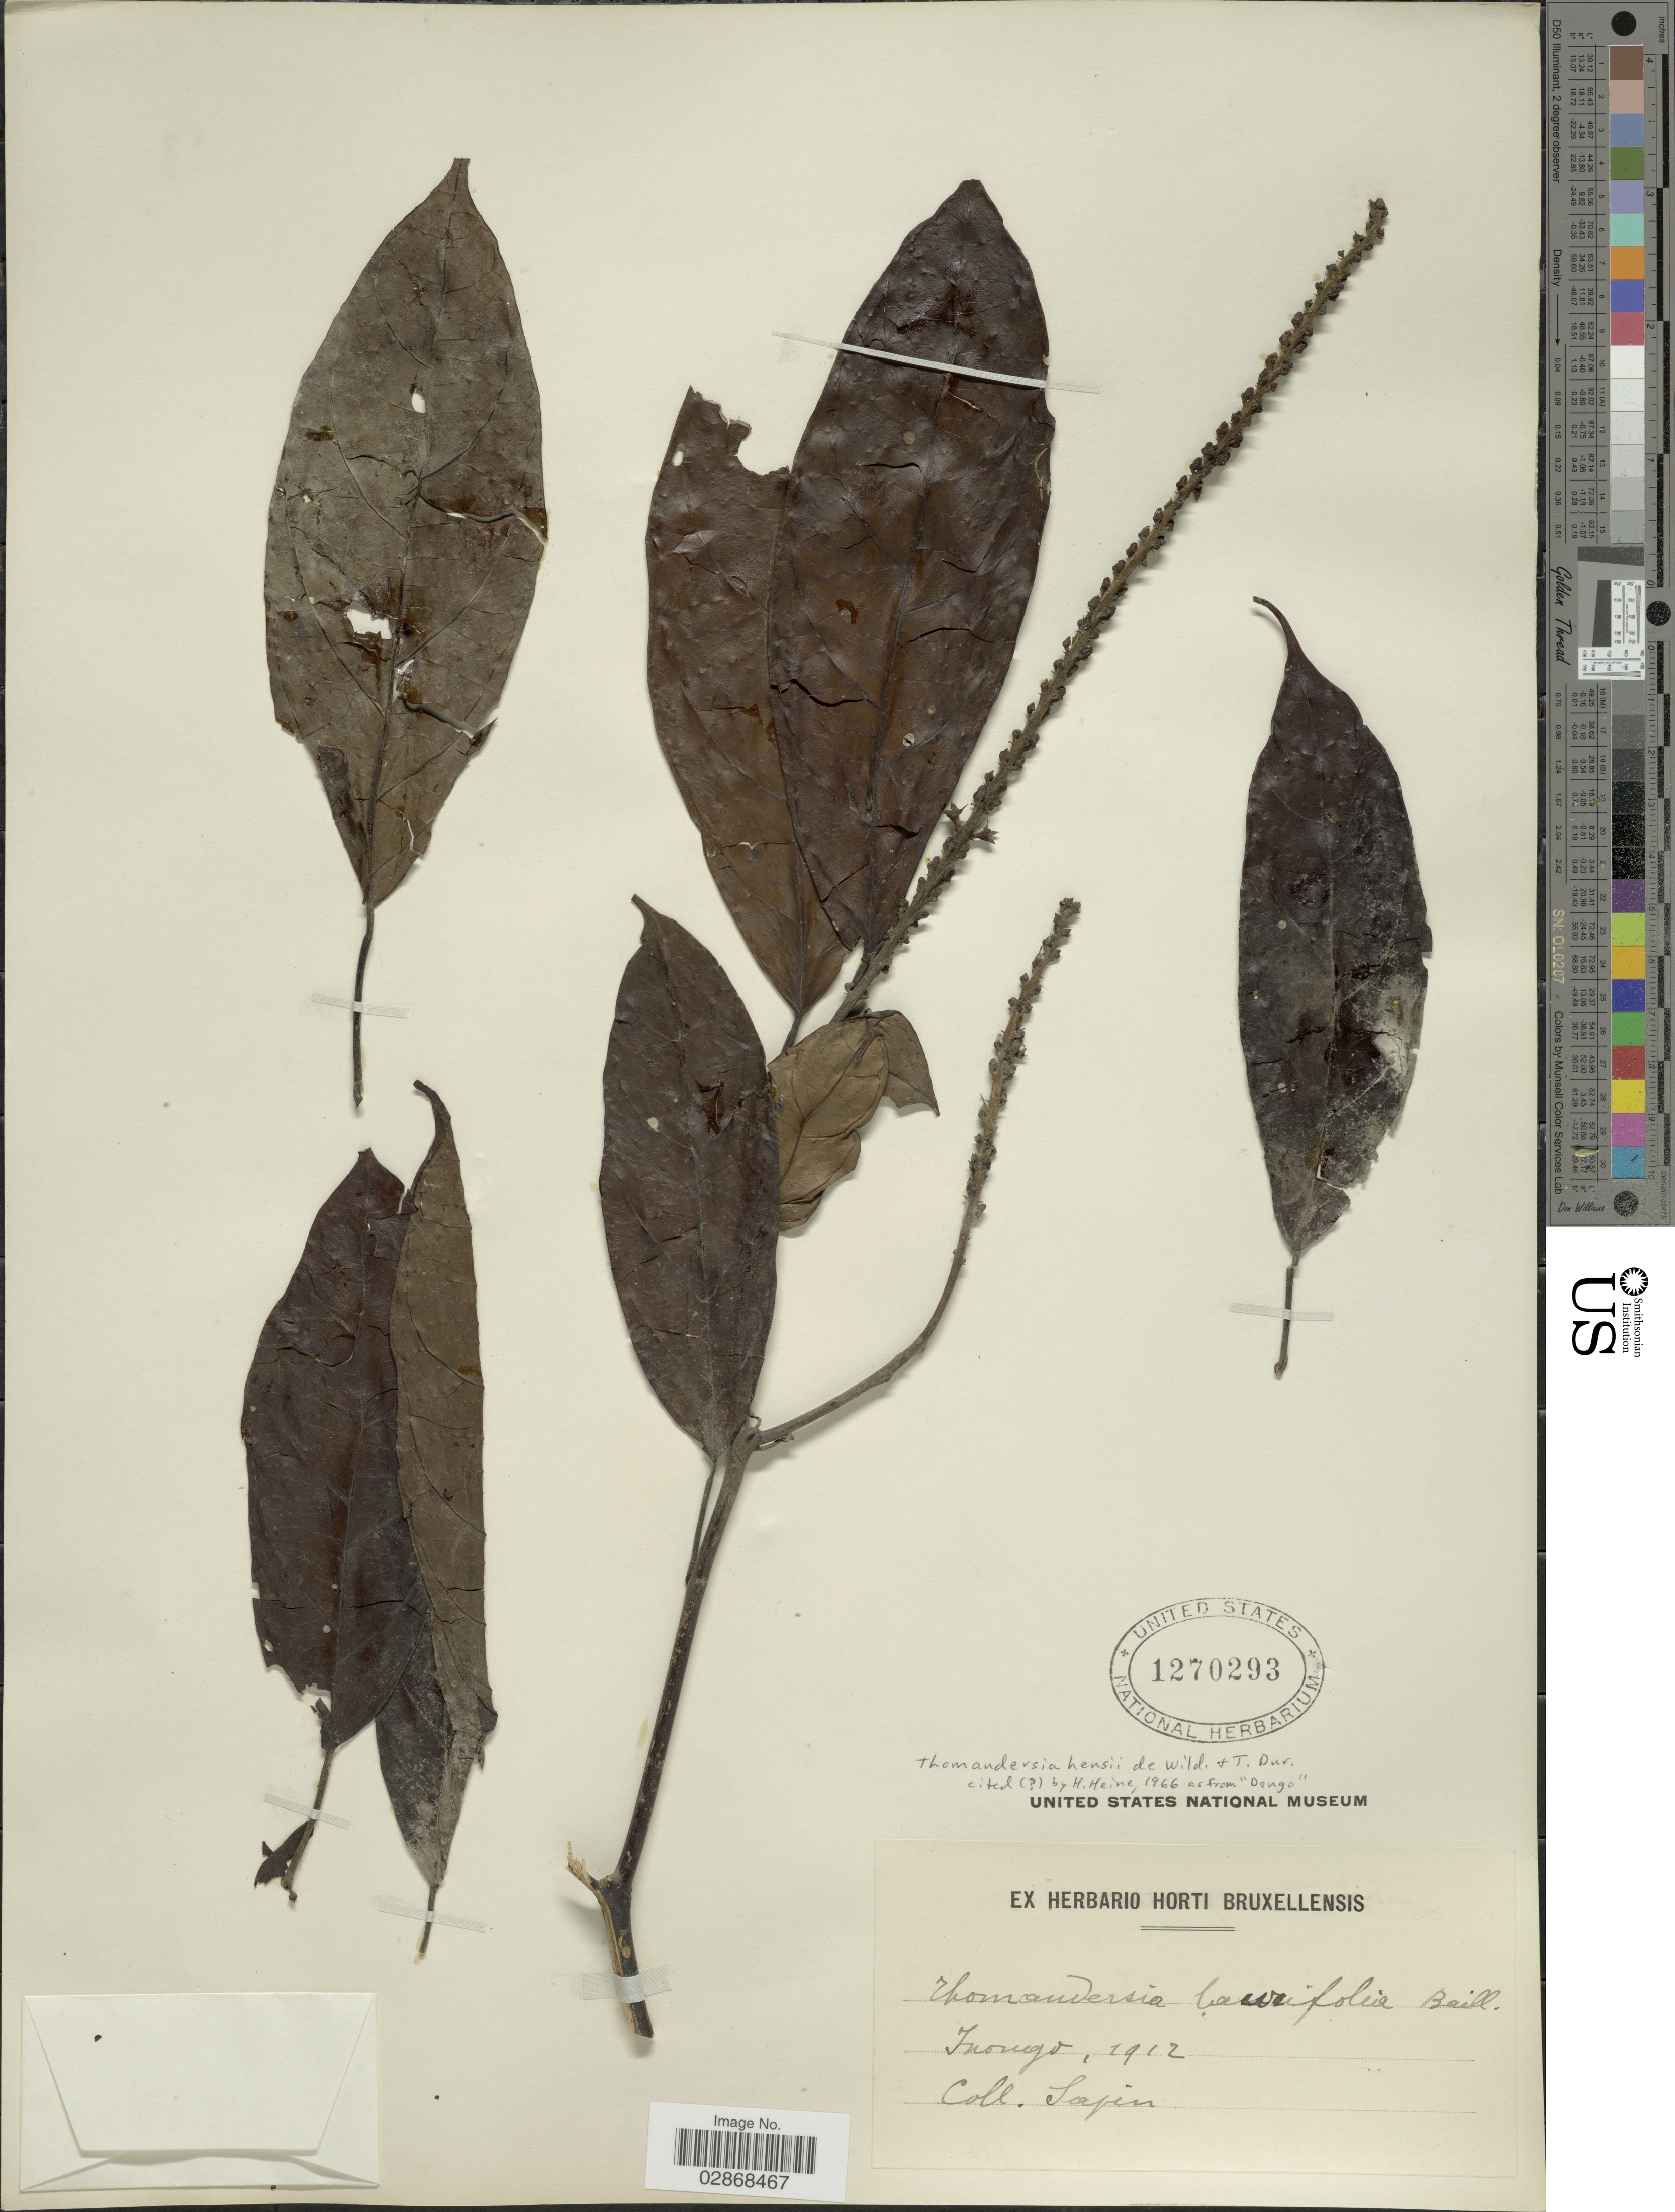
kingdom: Plantae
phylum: Tracheophyta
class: Magnoliopsida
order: Lamiales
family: Thomandersiaceae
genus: Thomandersia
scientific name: Thomandersia hensii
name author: De Wild. & Durand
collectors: Sapin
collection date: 1912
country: Congo, Democratic Republic of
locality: Inongo.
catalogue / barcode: US 1270293